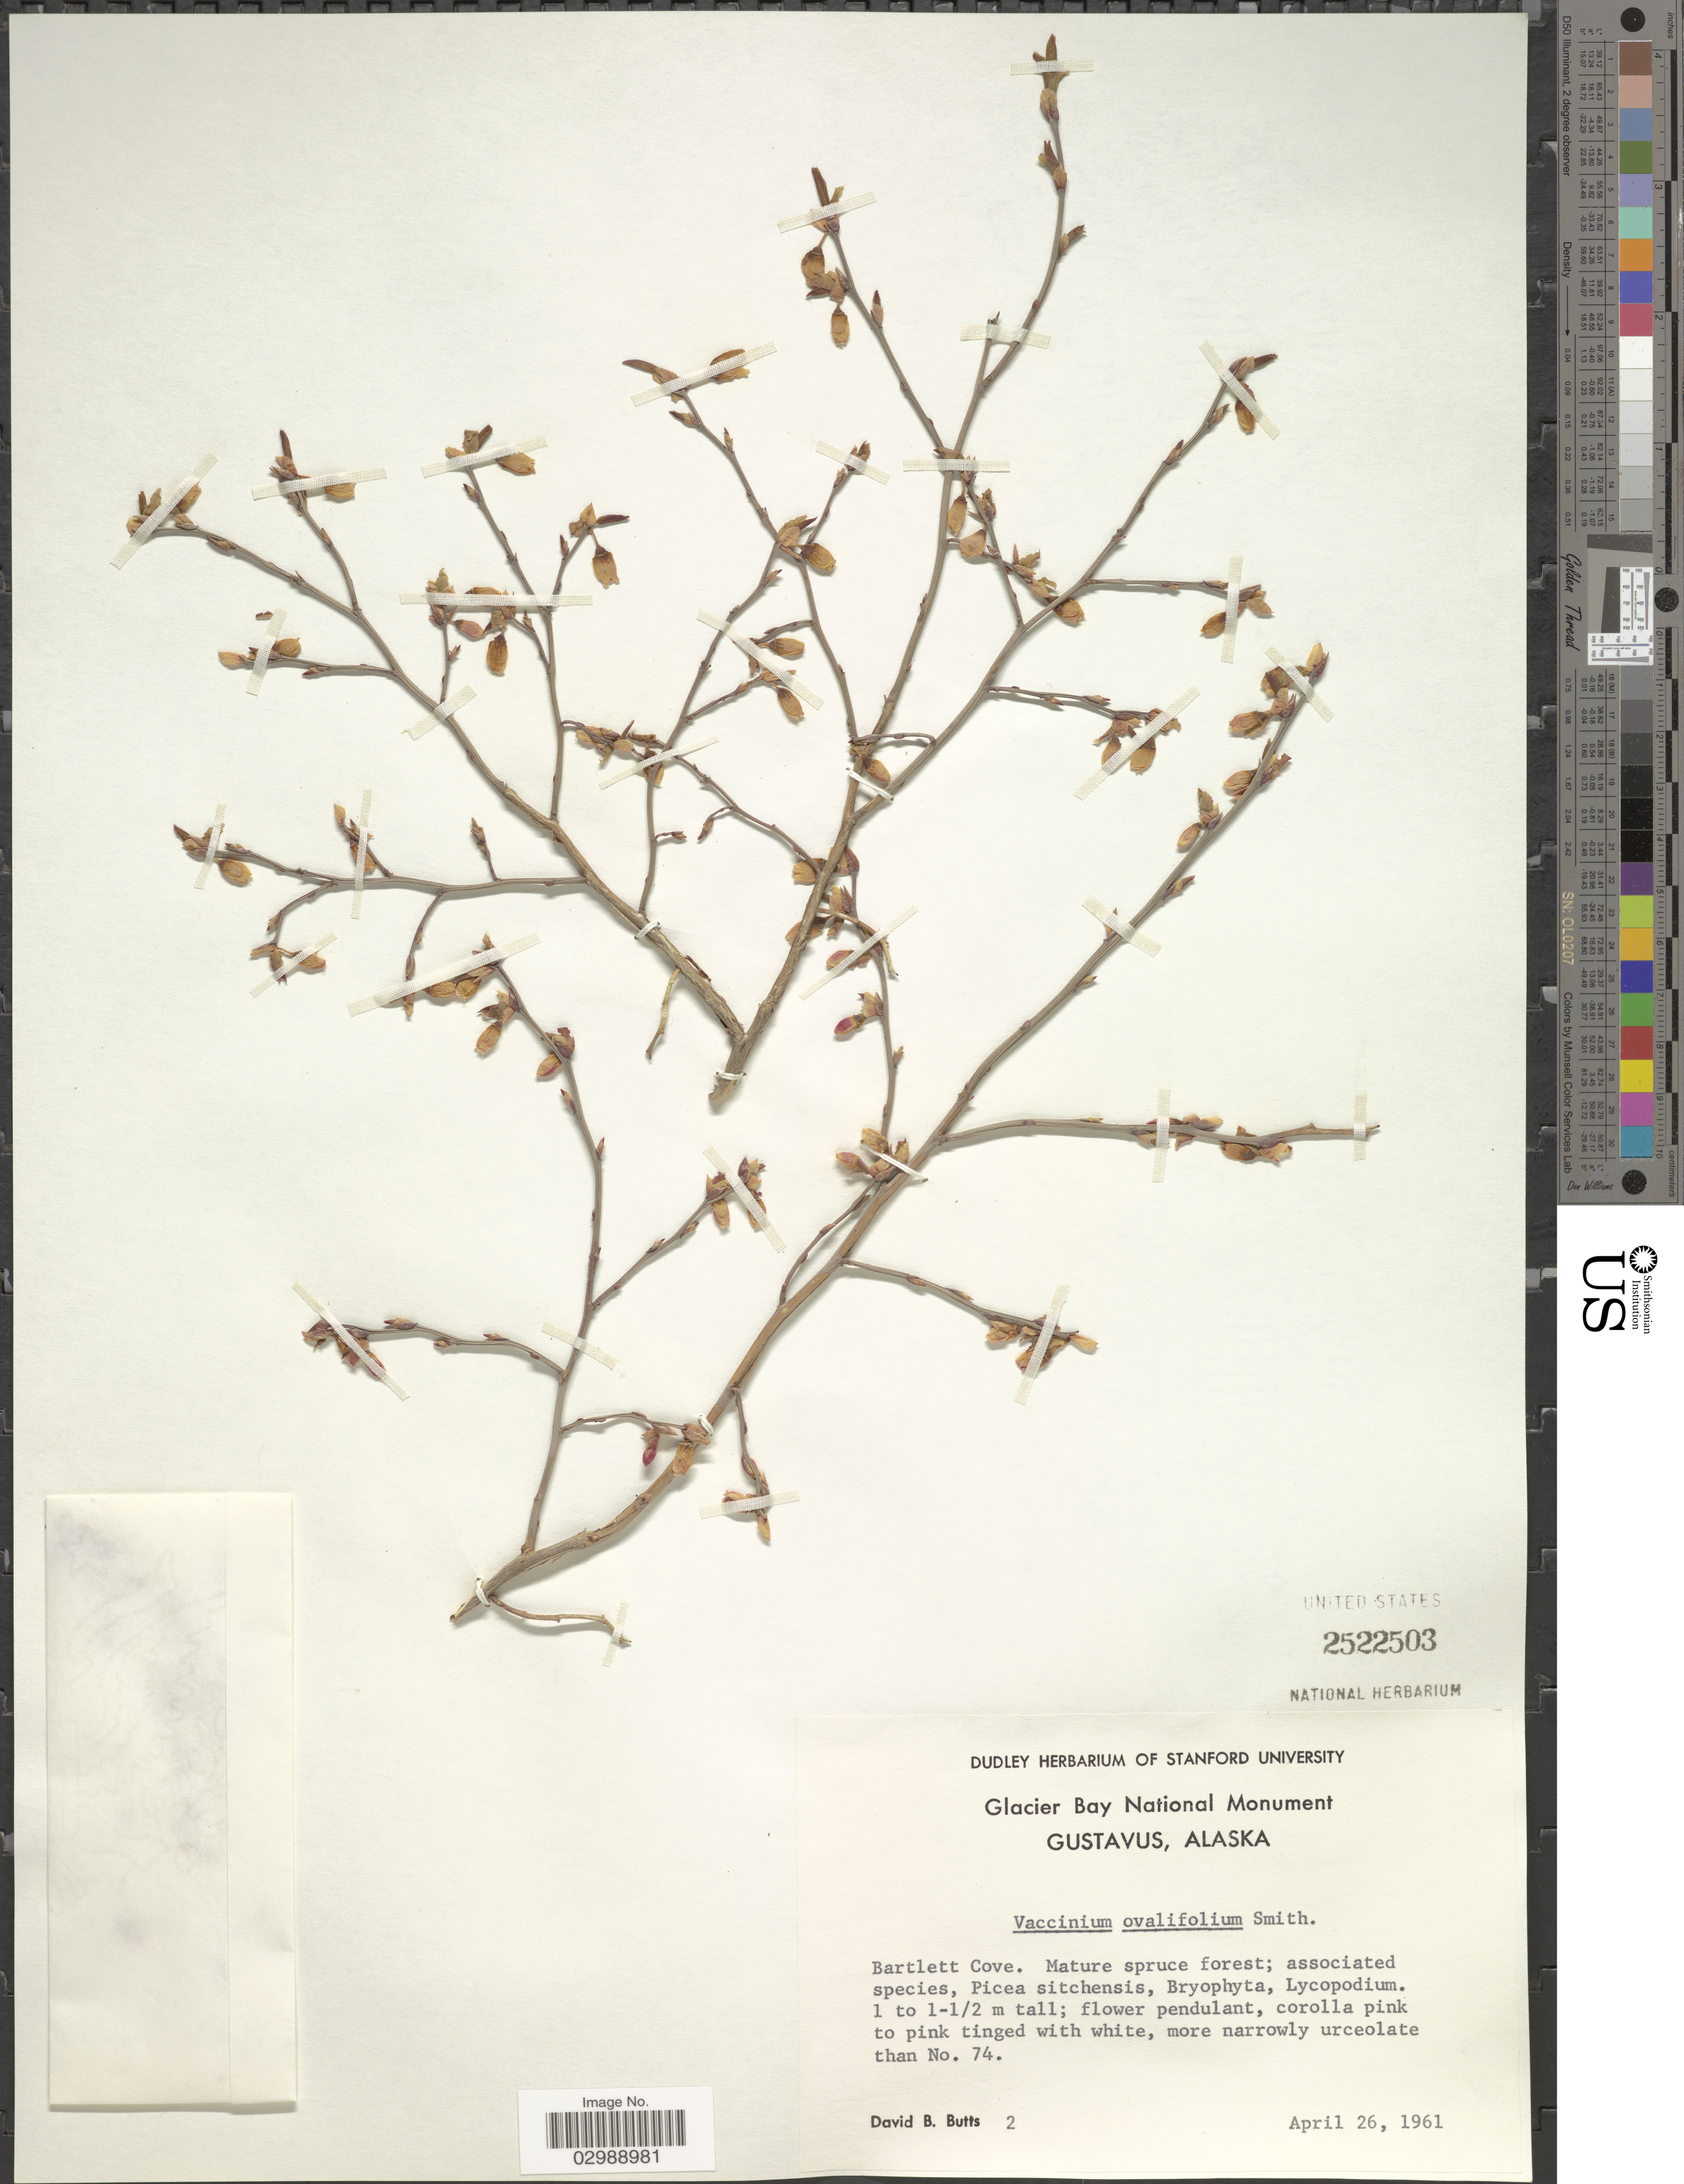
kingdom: Plantae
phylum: Tracheophyta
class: Magnoliopsida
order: Ericales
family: Ericaceae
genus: Vaccinium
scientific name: Vaccinium ovalifolium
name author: Sm.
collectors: D. Butts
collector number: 2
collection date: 1961-04-26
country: United States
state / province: Alaska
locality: Glacier Bay National Monument. Gustavus [unsure placement] Bartlett Cove.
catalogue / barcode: US 2522503